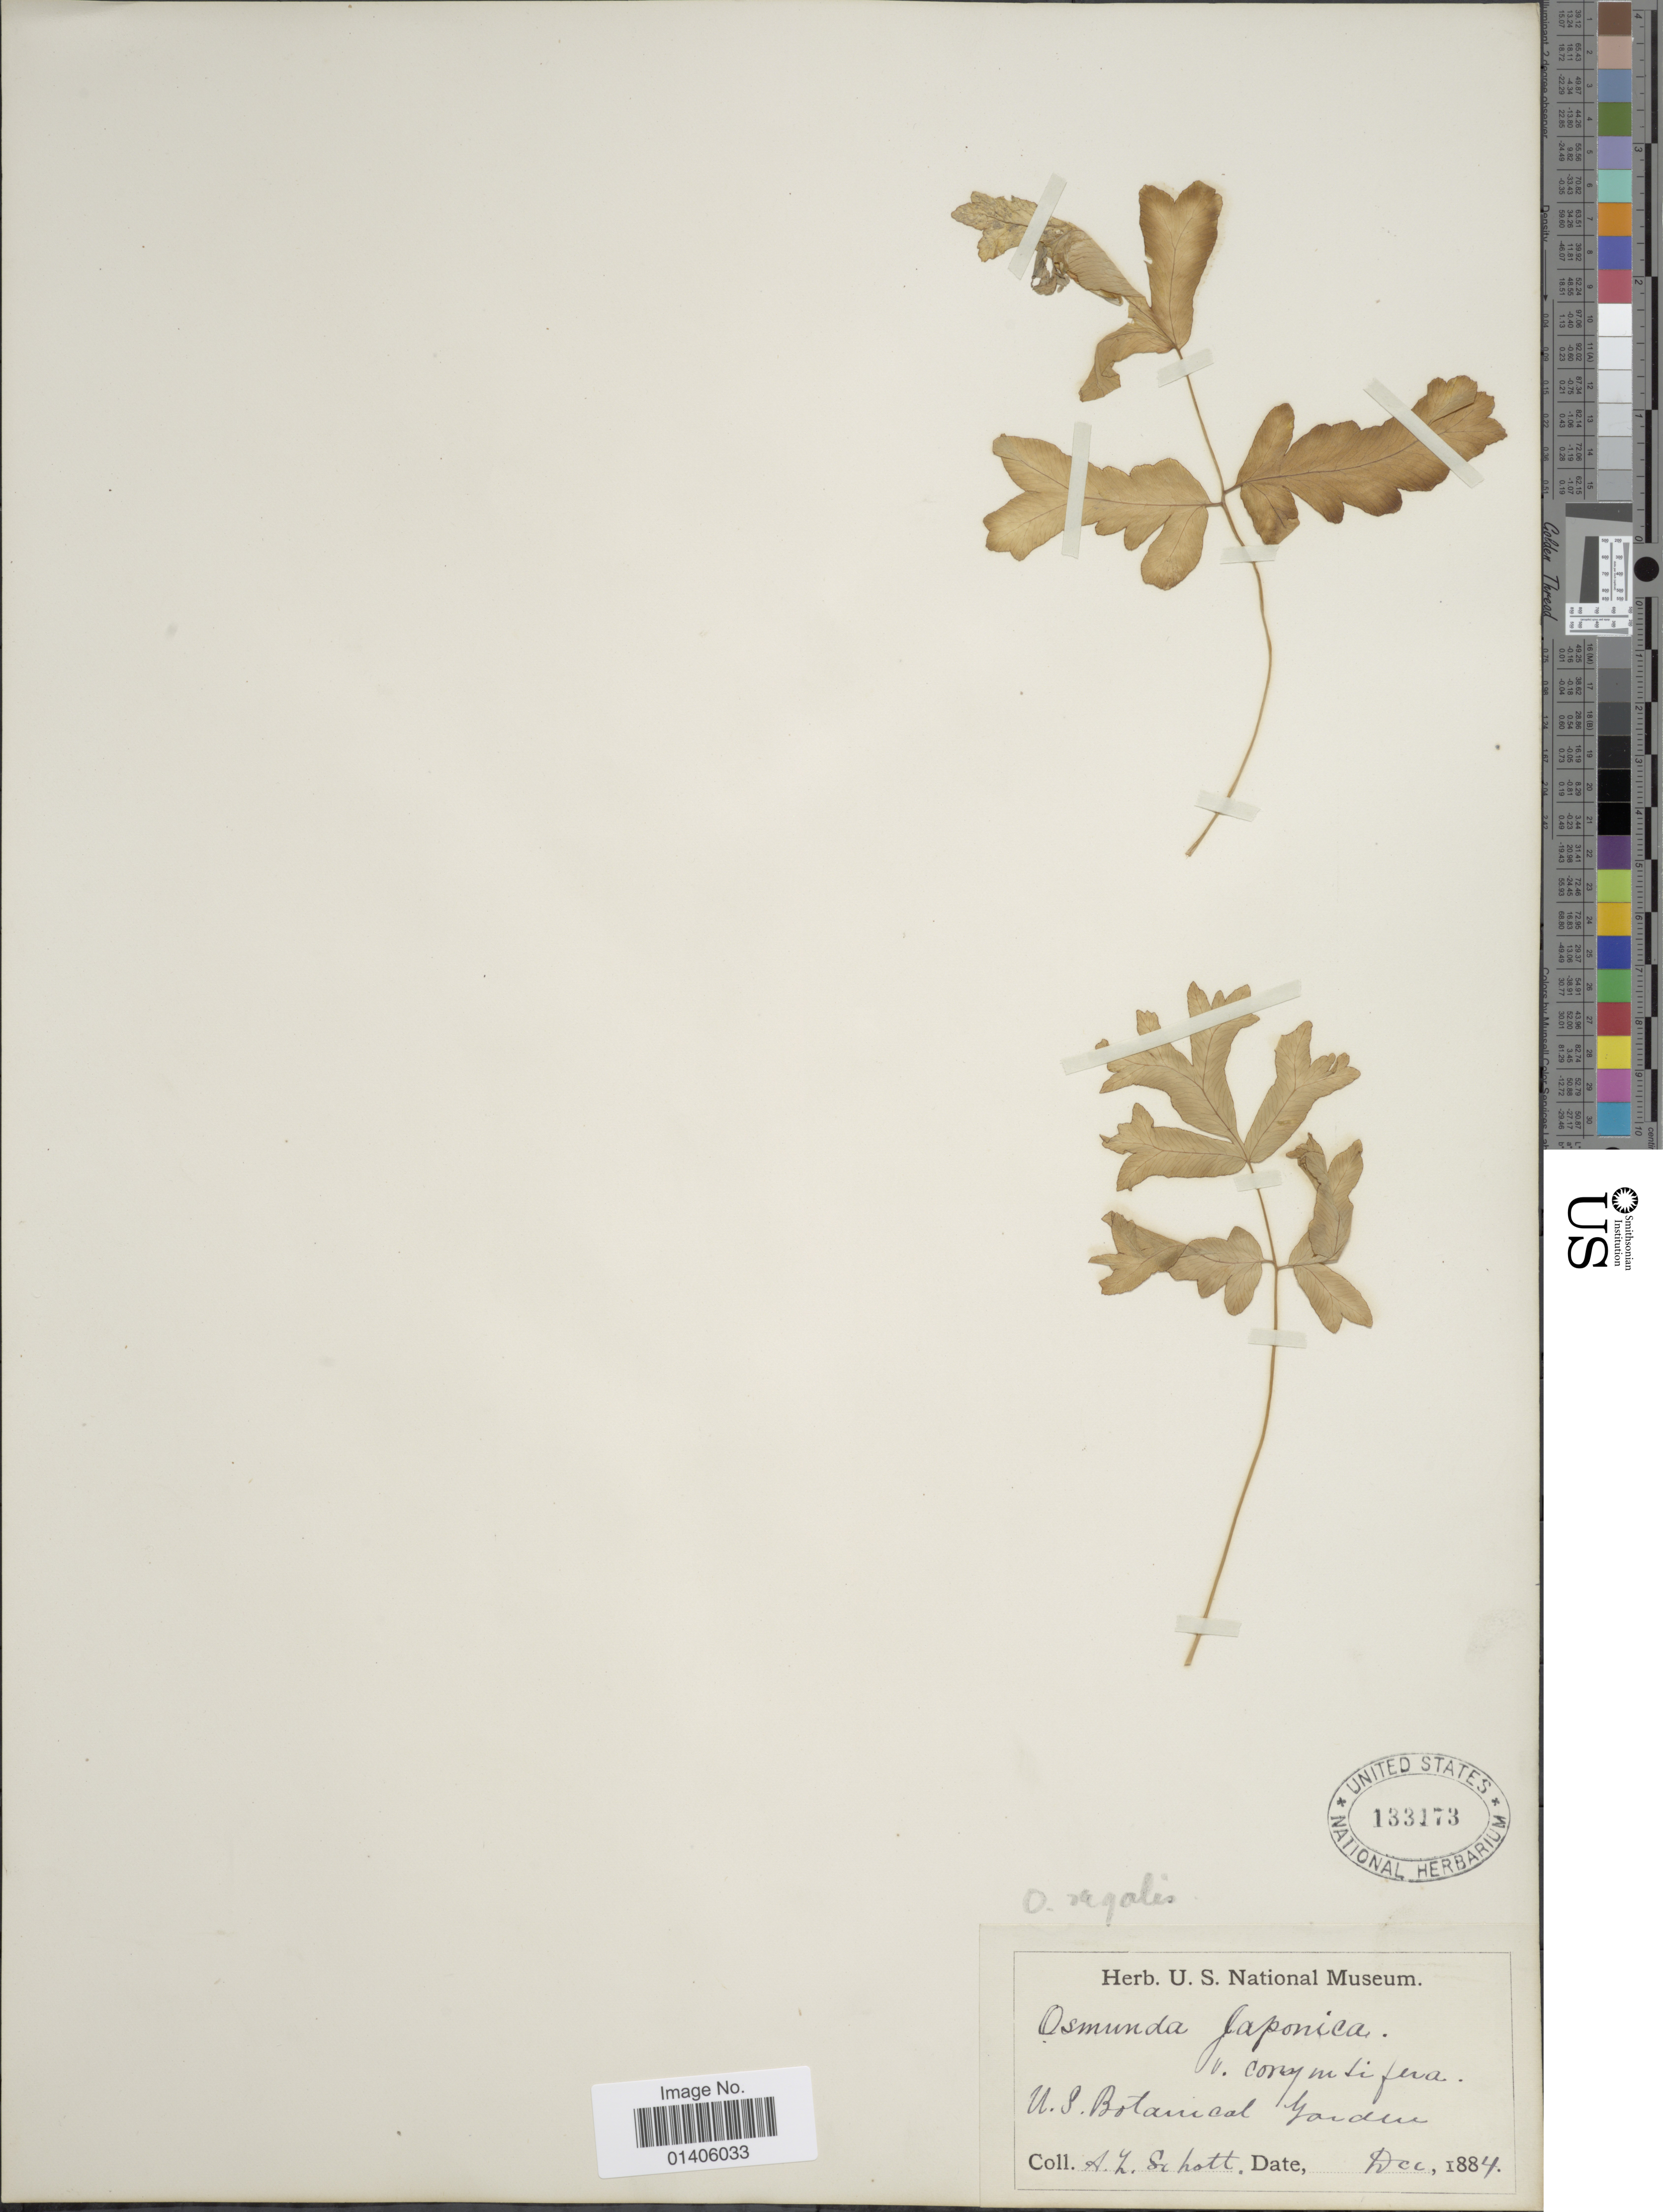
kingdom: Plantae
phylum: Tracheophyta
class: Polypodiopsida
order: Osmundales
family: Osmundaceae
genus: Osmunda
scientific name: Osmunda regalis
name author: L.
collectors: A. L. Schott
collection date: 1884-12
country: United States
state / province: District of Columbia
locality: U.S. Botanical Garden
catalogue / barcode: US 133173